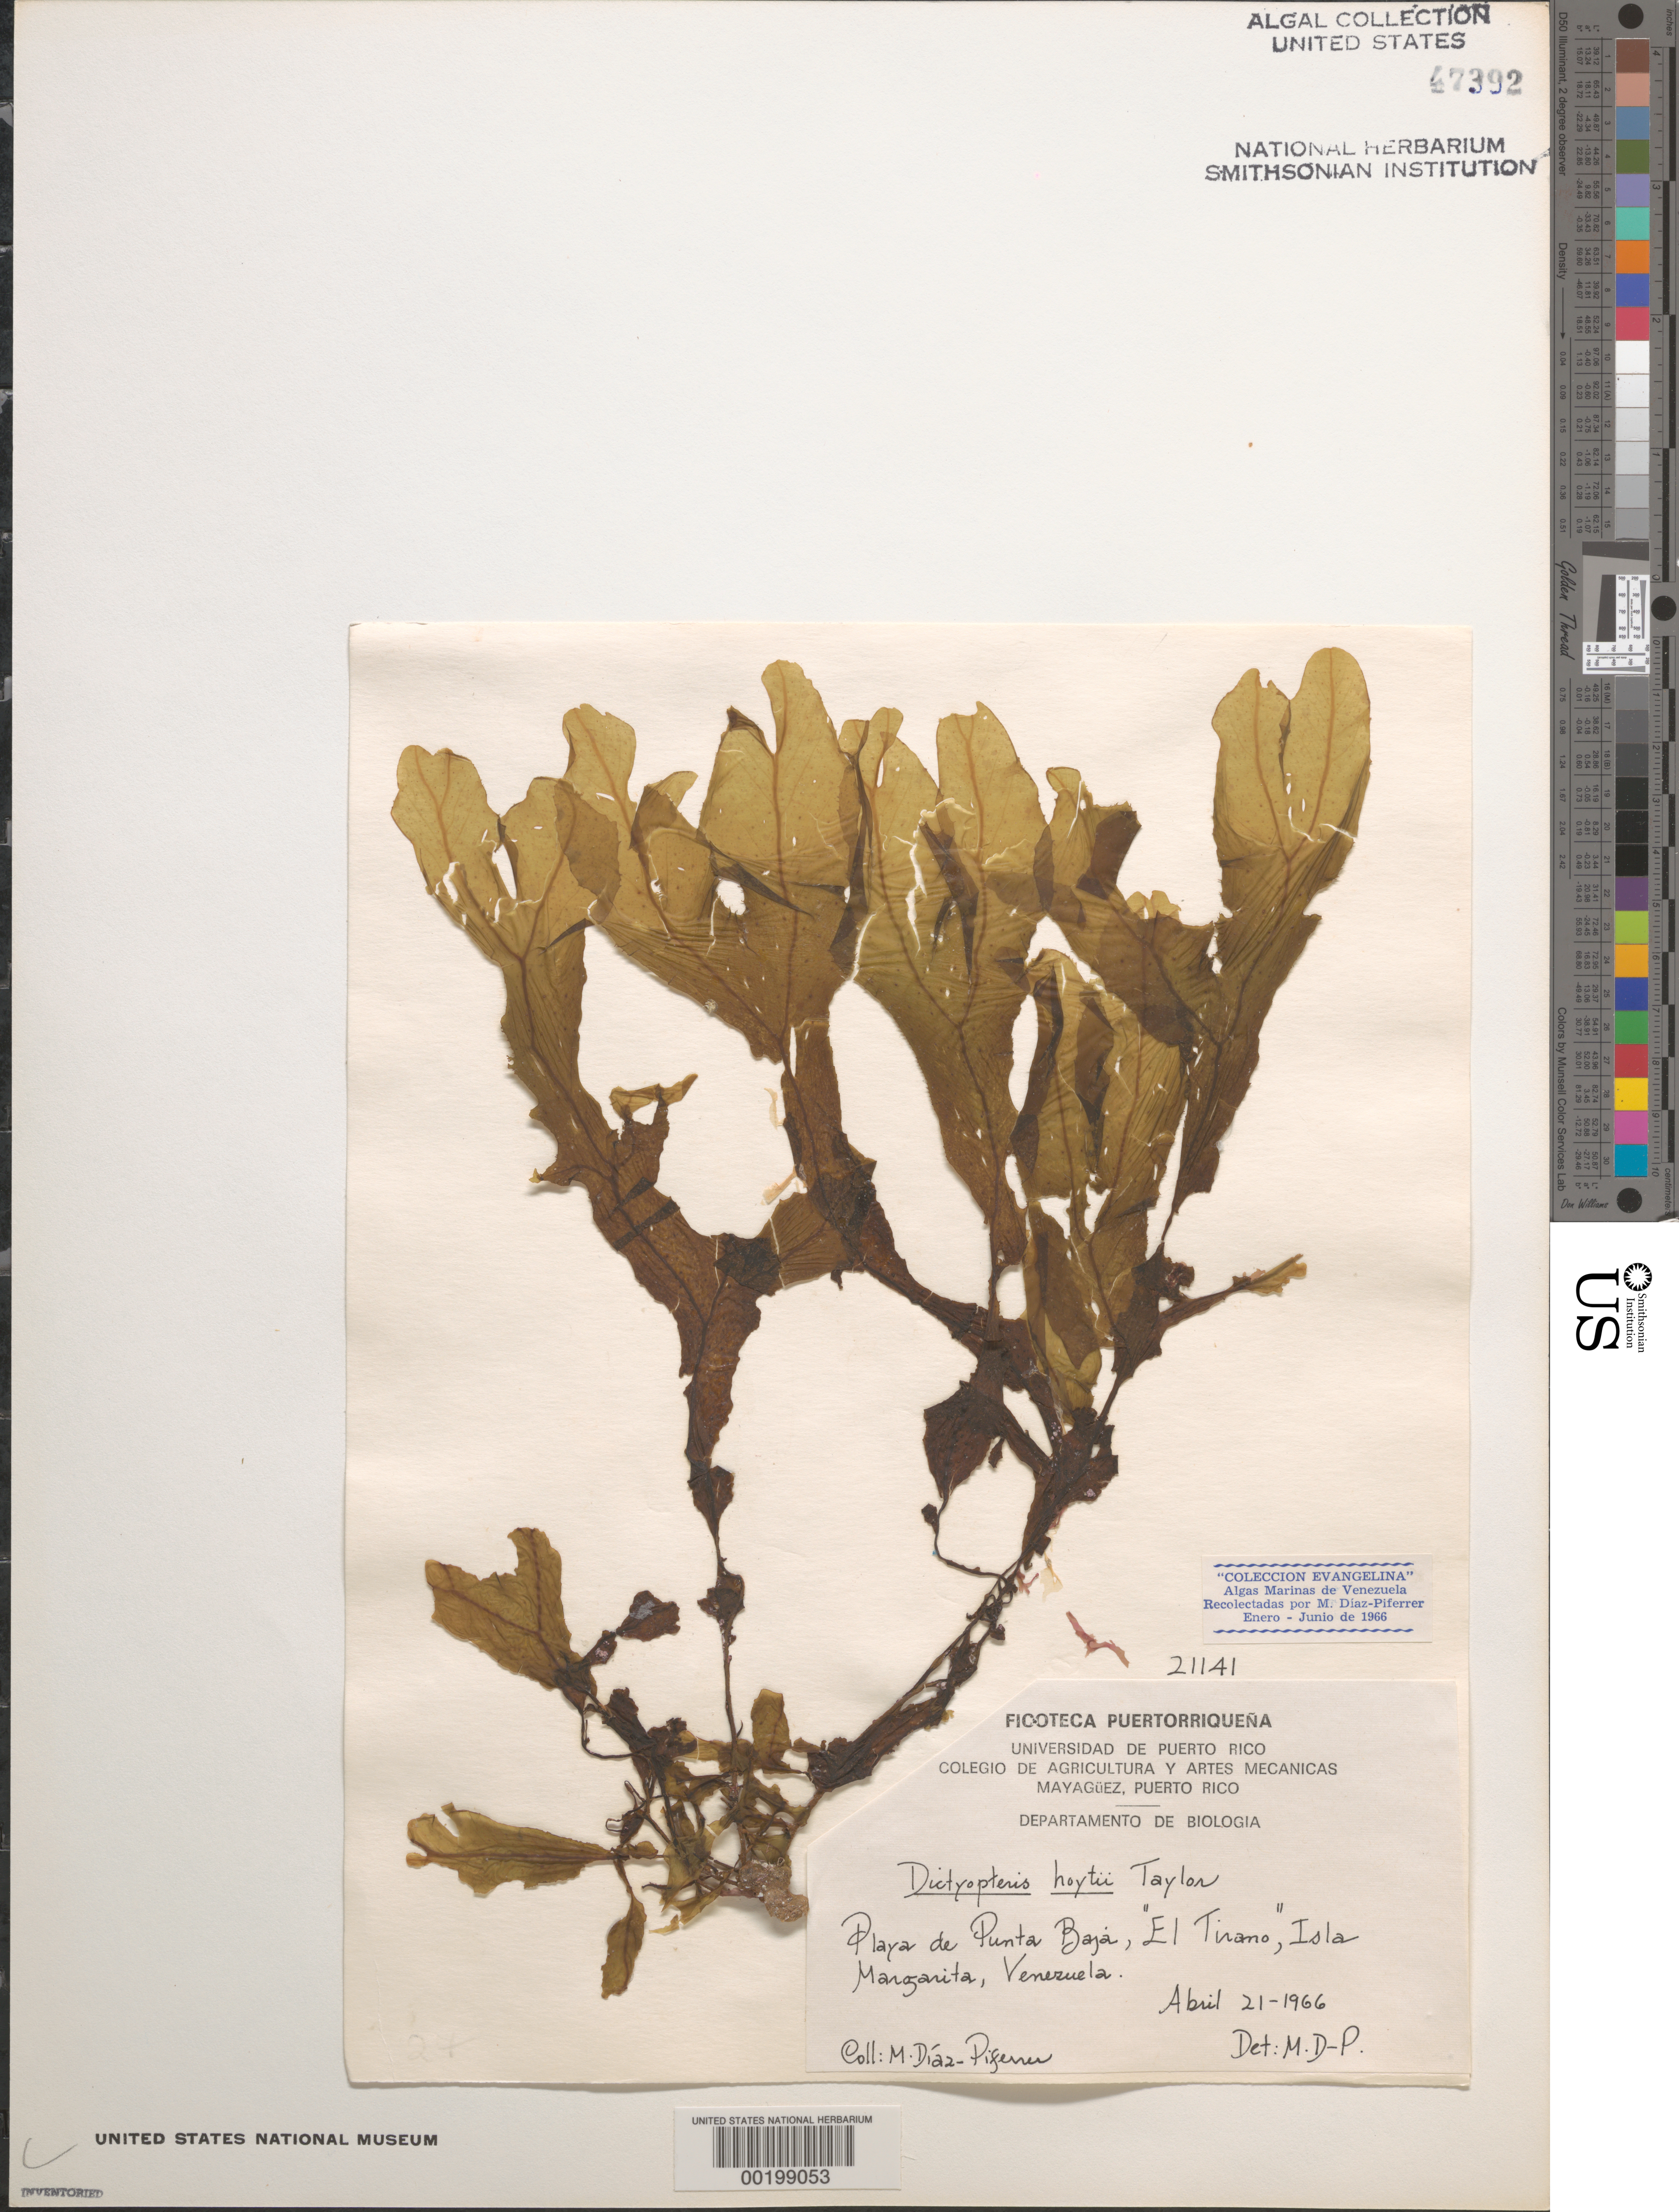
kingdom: Chromista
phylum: Ochrophyta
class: Phaeophyceae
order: Dictyotales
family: Dictyotaceae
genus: Dictyopteris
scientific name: Dictyopteris hoytii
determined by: Diaz-Piferrer, M.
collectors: M. Diaz-Piferrer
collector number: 21141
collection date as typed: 21 Apr 1966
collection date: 1966-04-21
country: Venezuela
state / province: Nueva Esparta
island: Margarita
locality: Punta Baja, El Tirano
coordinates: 11 N, 64 W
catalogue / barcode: US 47392